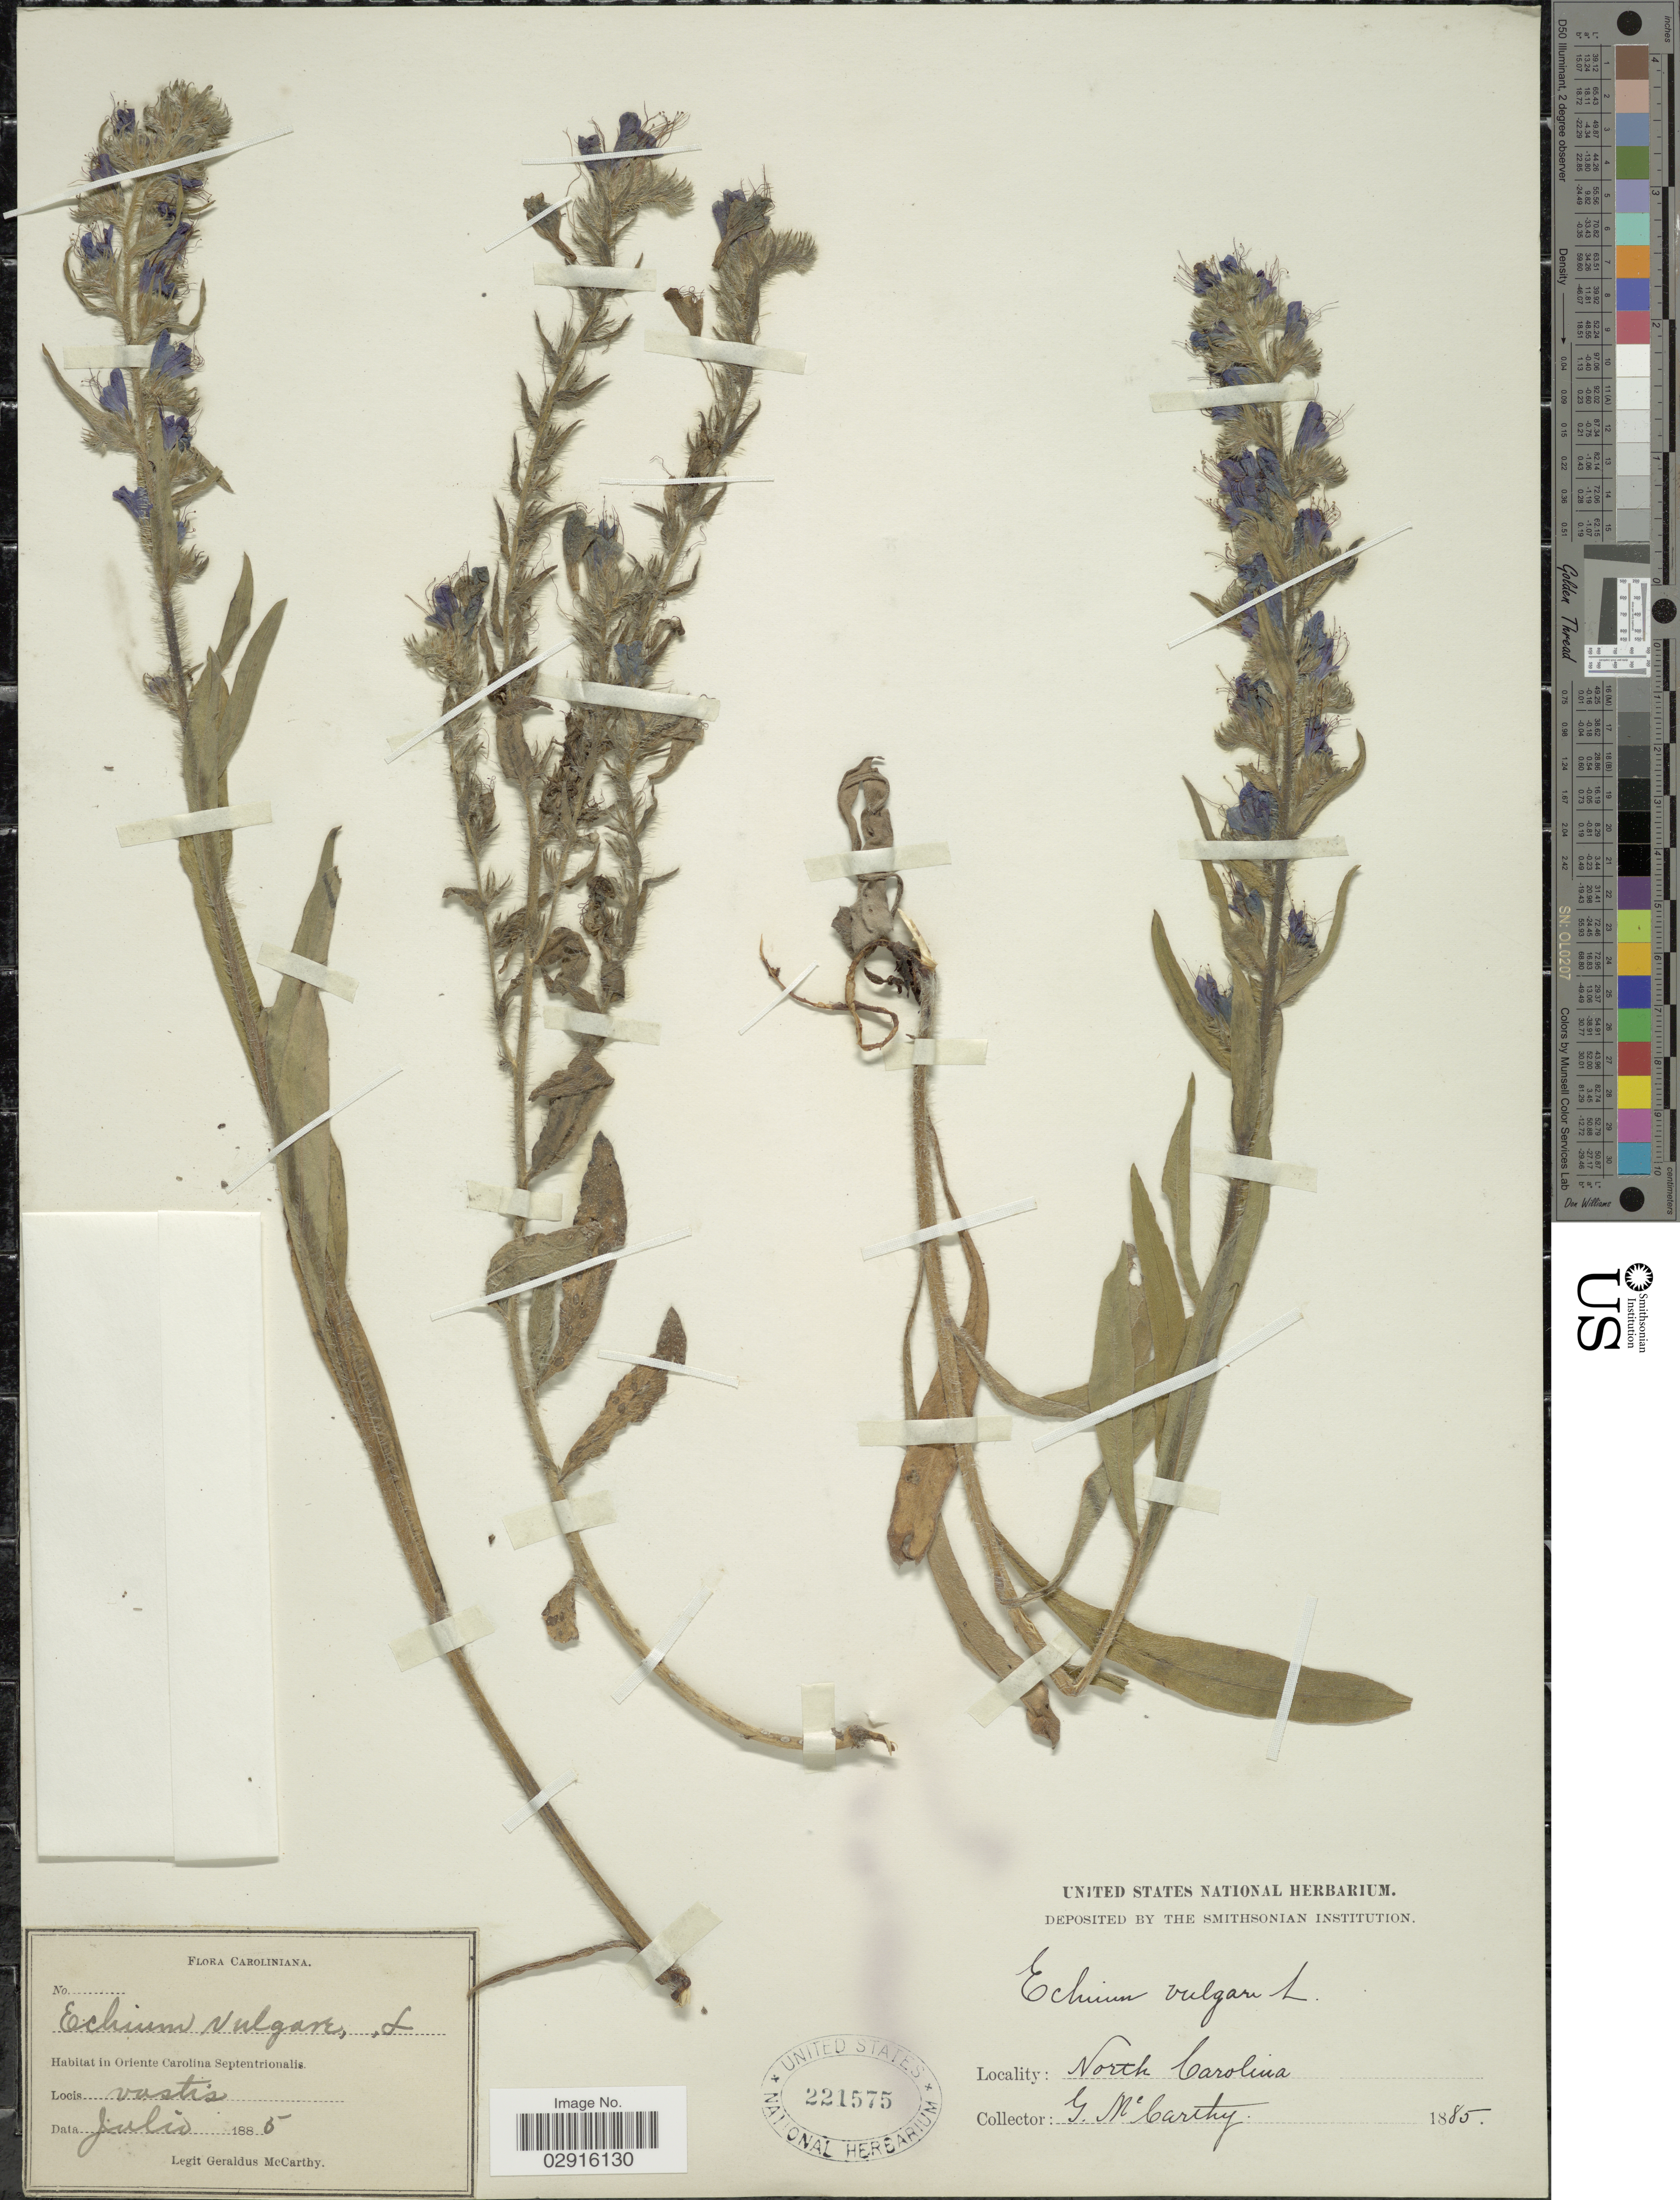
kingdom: Plantae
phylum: Tracheophyta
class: Magnoliopsida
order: Boraginales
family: Boraginaceae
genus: Echium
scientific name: Echium vulgare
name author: L.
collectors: M. McCarthy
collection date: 1885-07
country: United States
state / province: North Carolina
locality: In Oriente Caroline Septentrionalis. Vastis.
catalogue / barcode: US 221575